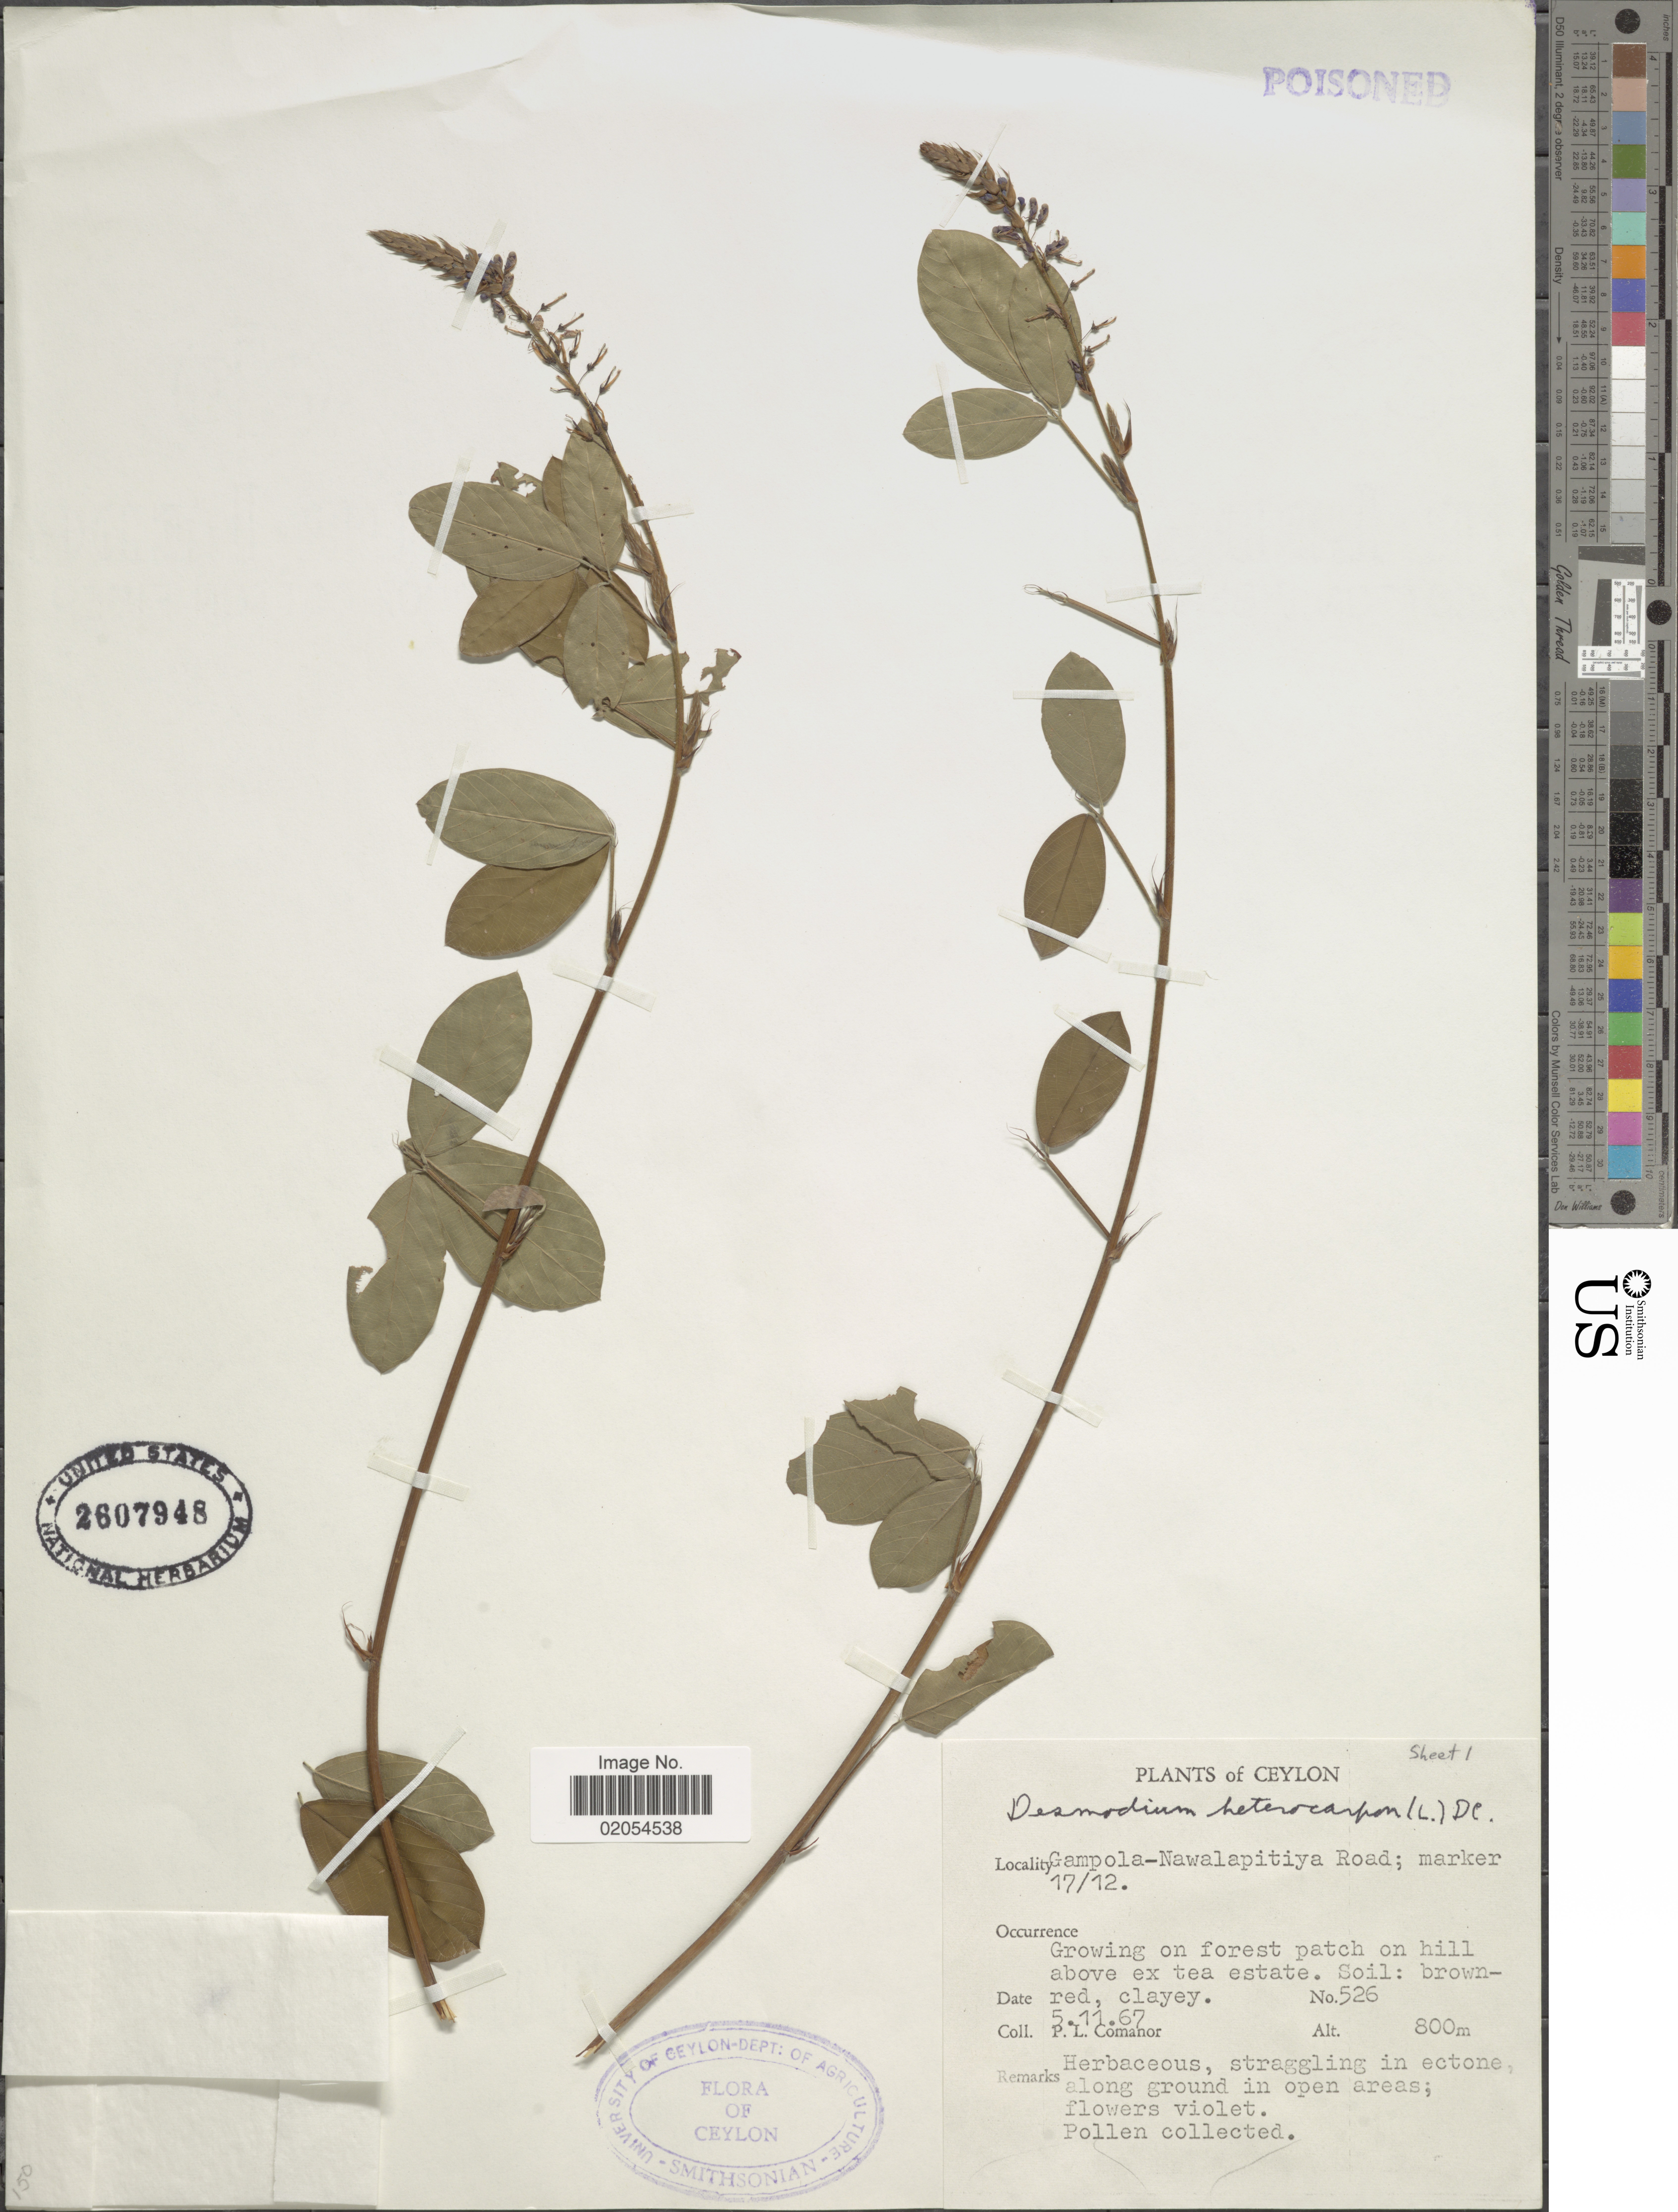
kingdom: Plantae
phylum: Tracheophyta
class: Magnoliopsida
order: Fabales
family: Fabaceae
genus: Grona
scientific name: Grona heterocarpos subsp. heterocarpos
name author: (L.) H. Ohashi & K. Ohashi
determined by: Strong, Mark T., (BOT), Smithsonian Institution - National Museum of Natural History (UNITED STATES)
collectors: P. Comanor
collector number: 526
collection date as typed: Transcribed d/m/y: 5/11/67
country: Sri Lanka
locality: Ceylon, Gampola-Nawalapitiya, marker 17/12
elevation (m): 800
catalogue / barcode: US 2607948